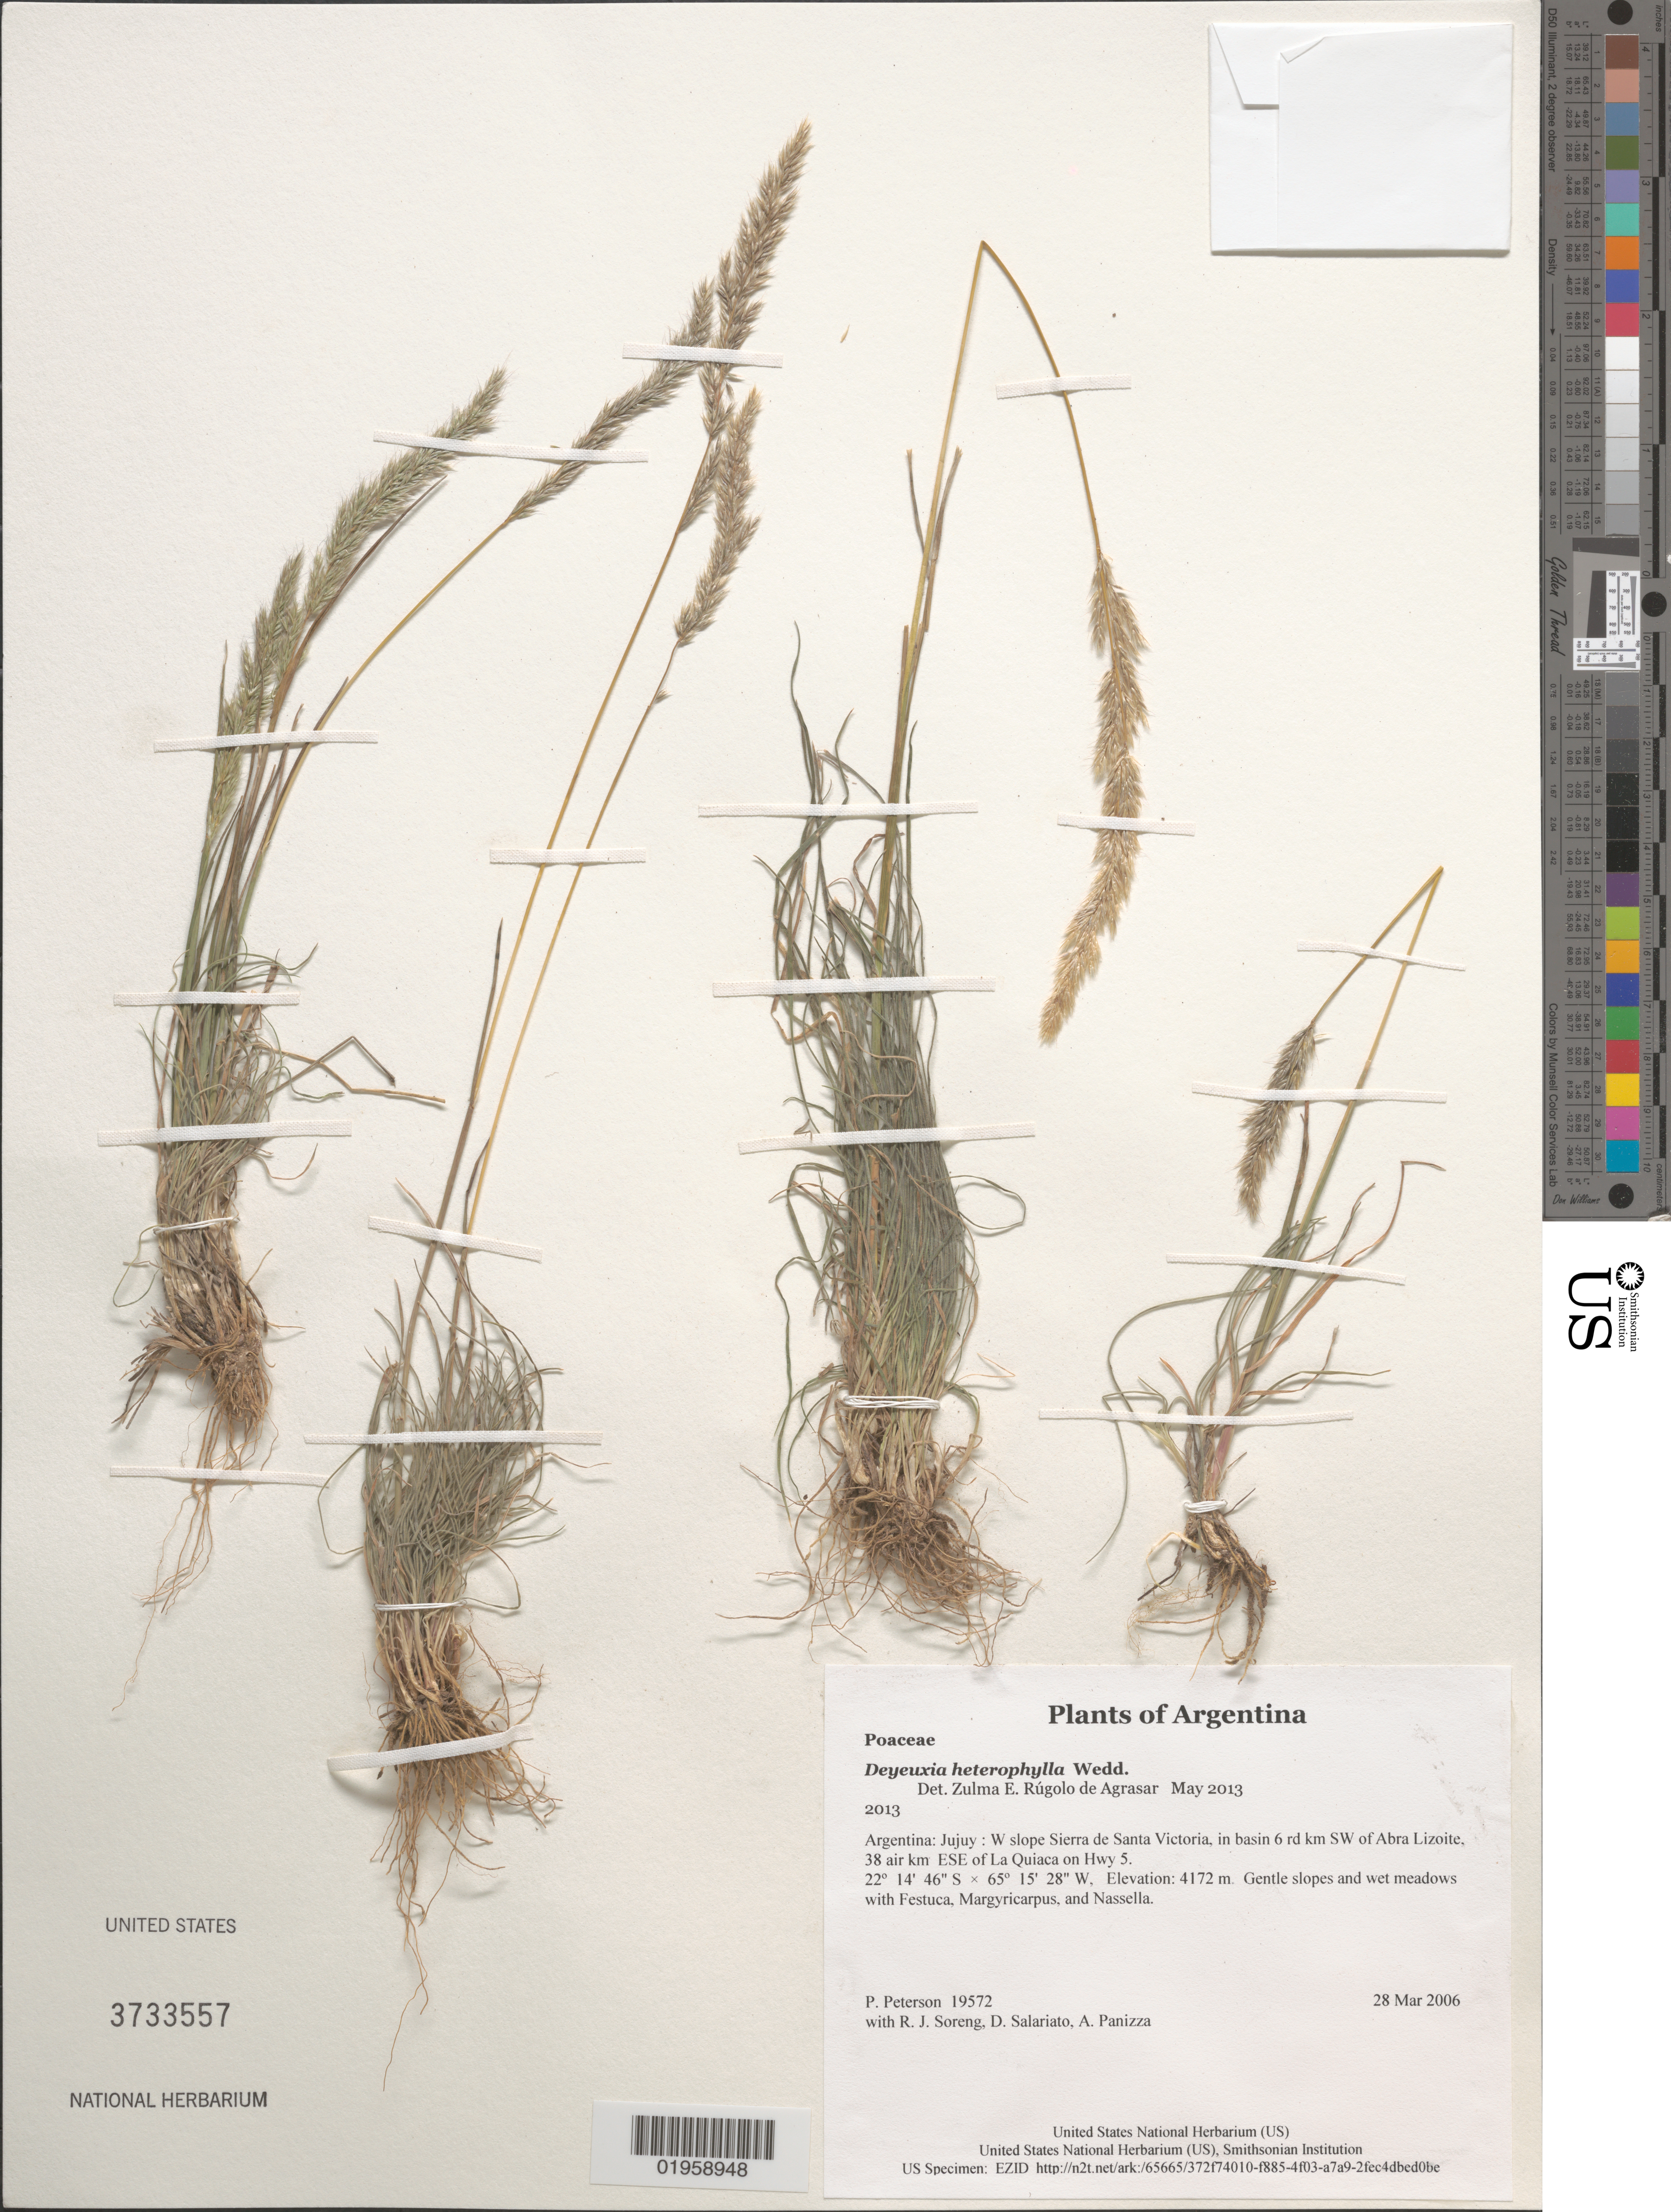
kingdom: Plantae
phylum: Tracheophyta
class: Liliopsida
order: Poales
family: Poaceae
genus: Deyeuxia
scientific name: Deyeuxia heterophylla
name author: Wedd.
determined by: Rúgolo de Agrasar, Z. E.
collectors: P. M. Peterson, R. J. Soreng, D. Salariato & A. Panizza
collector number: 19572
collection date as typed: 28 Mar 2006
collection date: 2006-03-28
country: Argentina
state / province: Jujuy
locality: W slope Sierra de Santa Victoria, in basin 6 rd km SW of Abra Lizoite, 38 air km ESE of La Quiaca on Hwy 5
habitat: Gentle slopes and wet meadows with Festuca, Margyricarpus, and Nassella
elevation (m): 4172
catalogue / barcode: US 3733557